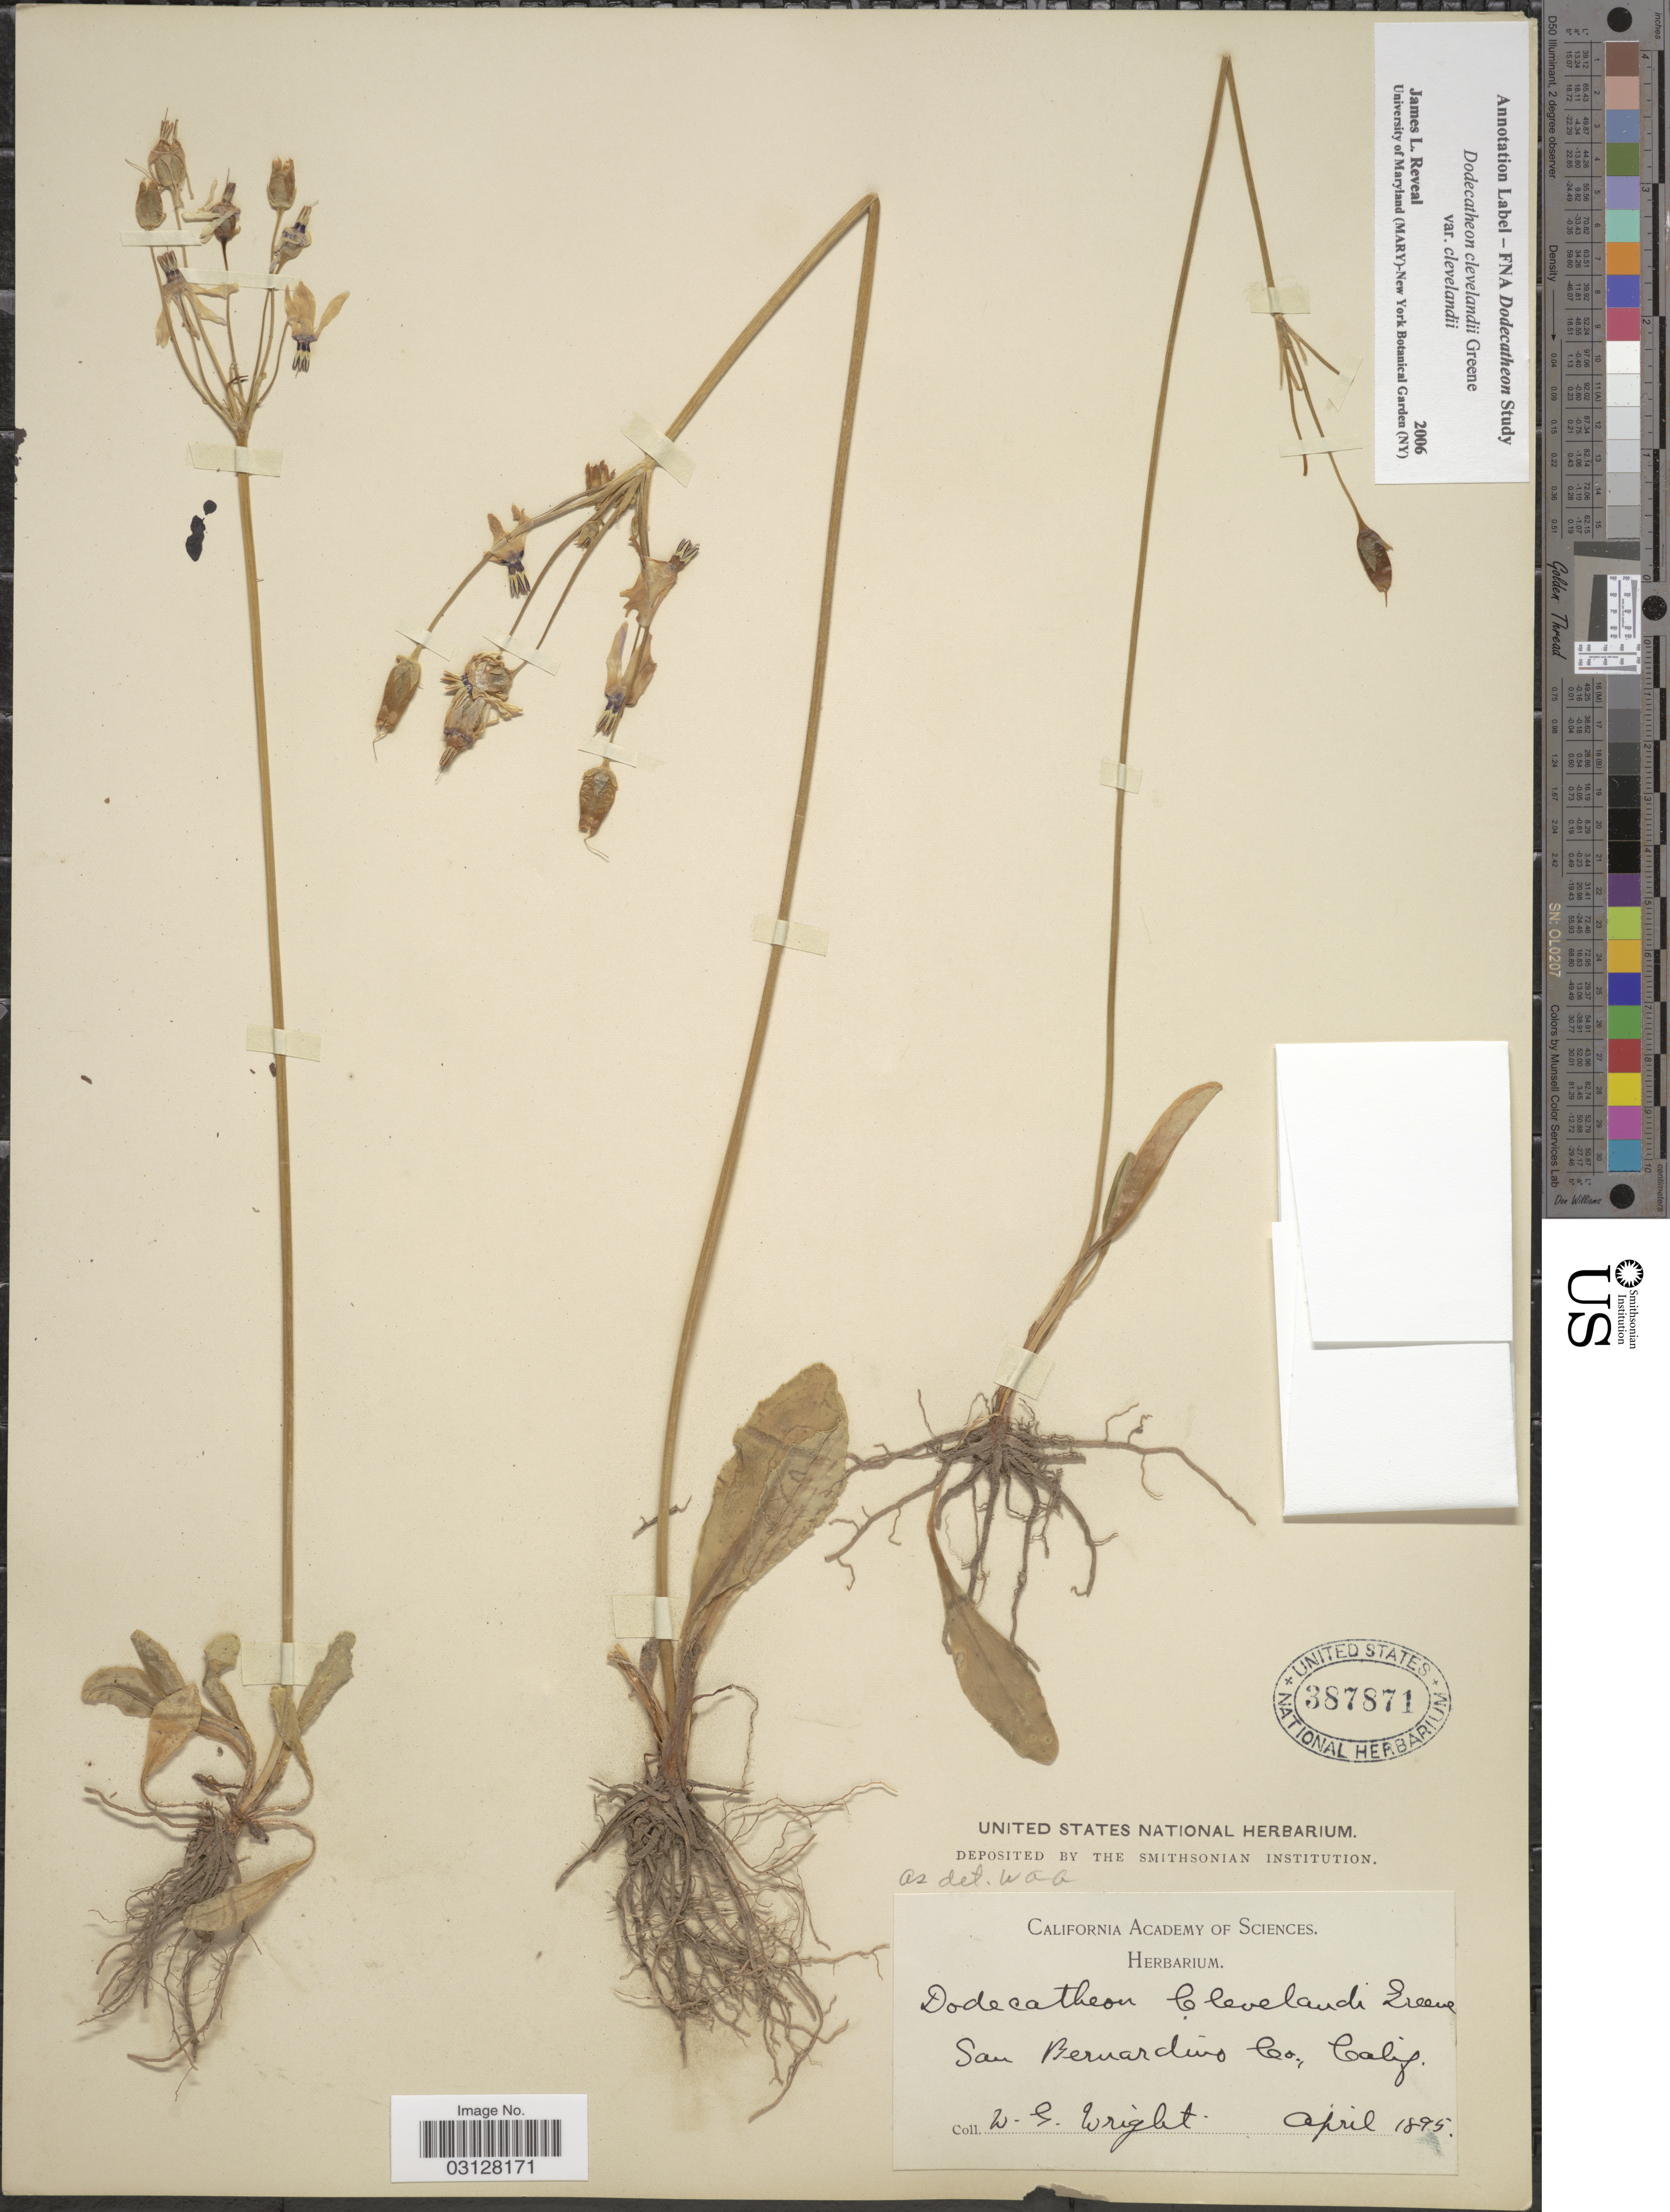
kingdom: Plantae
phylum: Tracheophyta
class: Magnoliopsida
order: Ericales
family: Primulaceae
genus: Dodecatheon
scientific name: Dodecatheon clevelandii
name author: Greene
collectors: W. G. Wright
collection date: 1895-04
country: United States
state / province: California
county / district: San Bernardino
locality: San Bernardino Co.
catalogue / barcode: US 387871